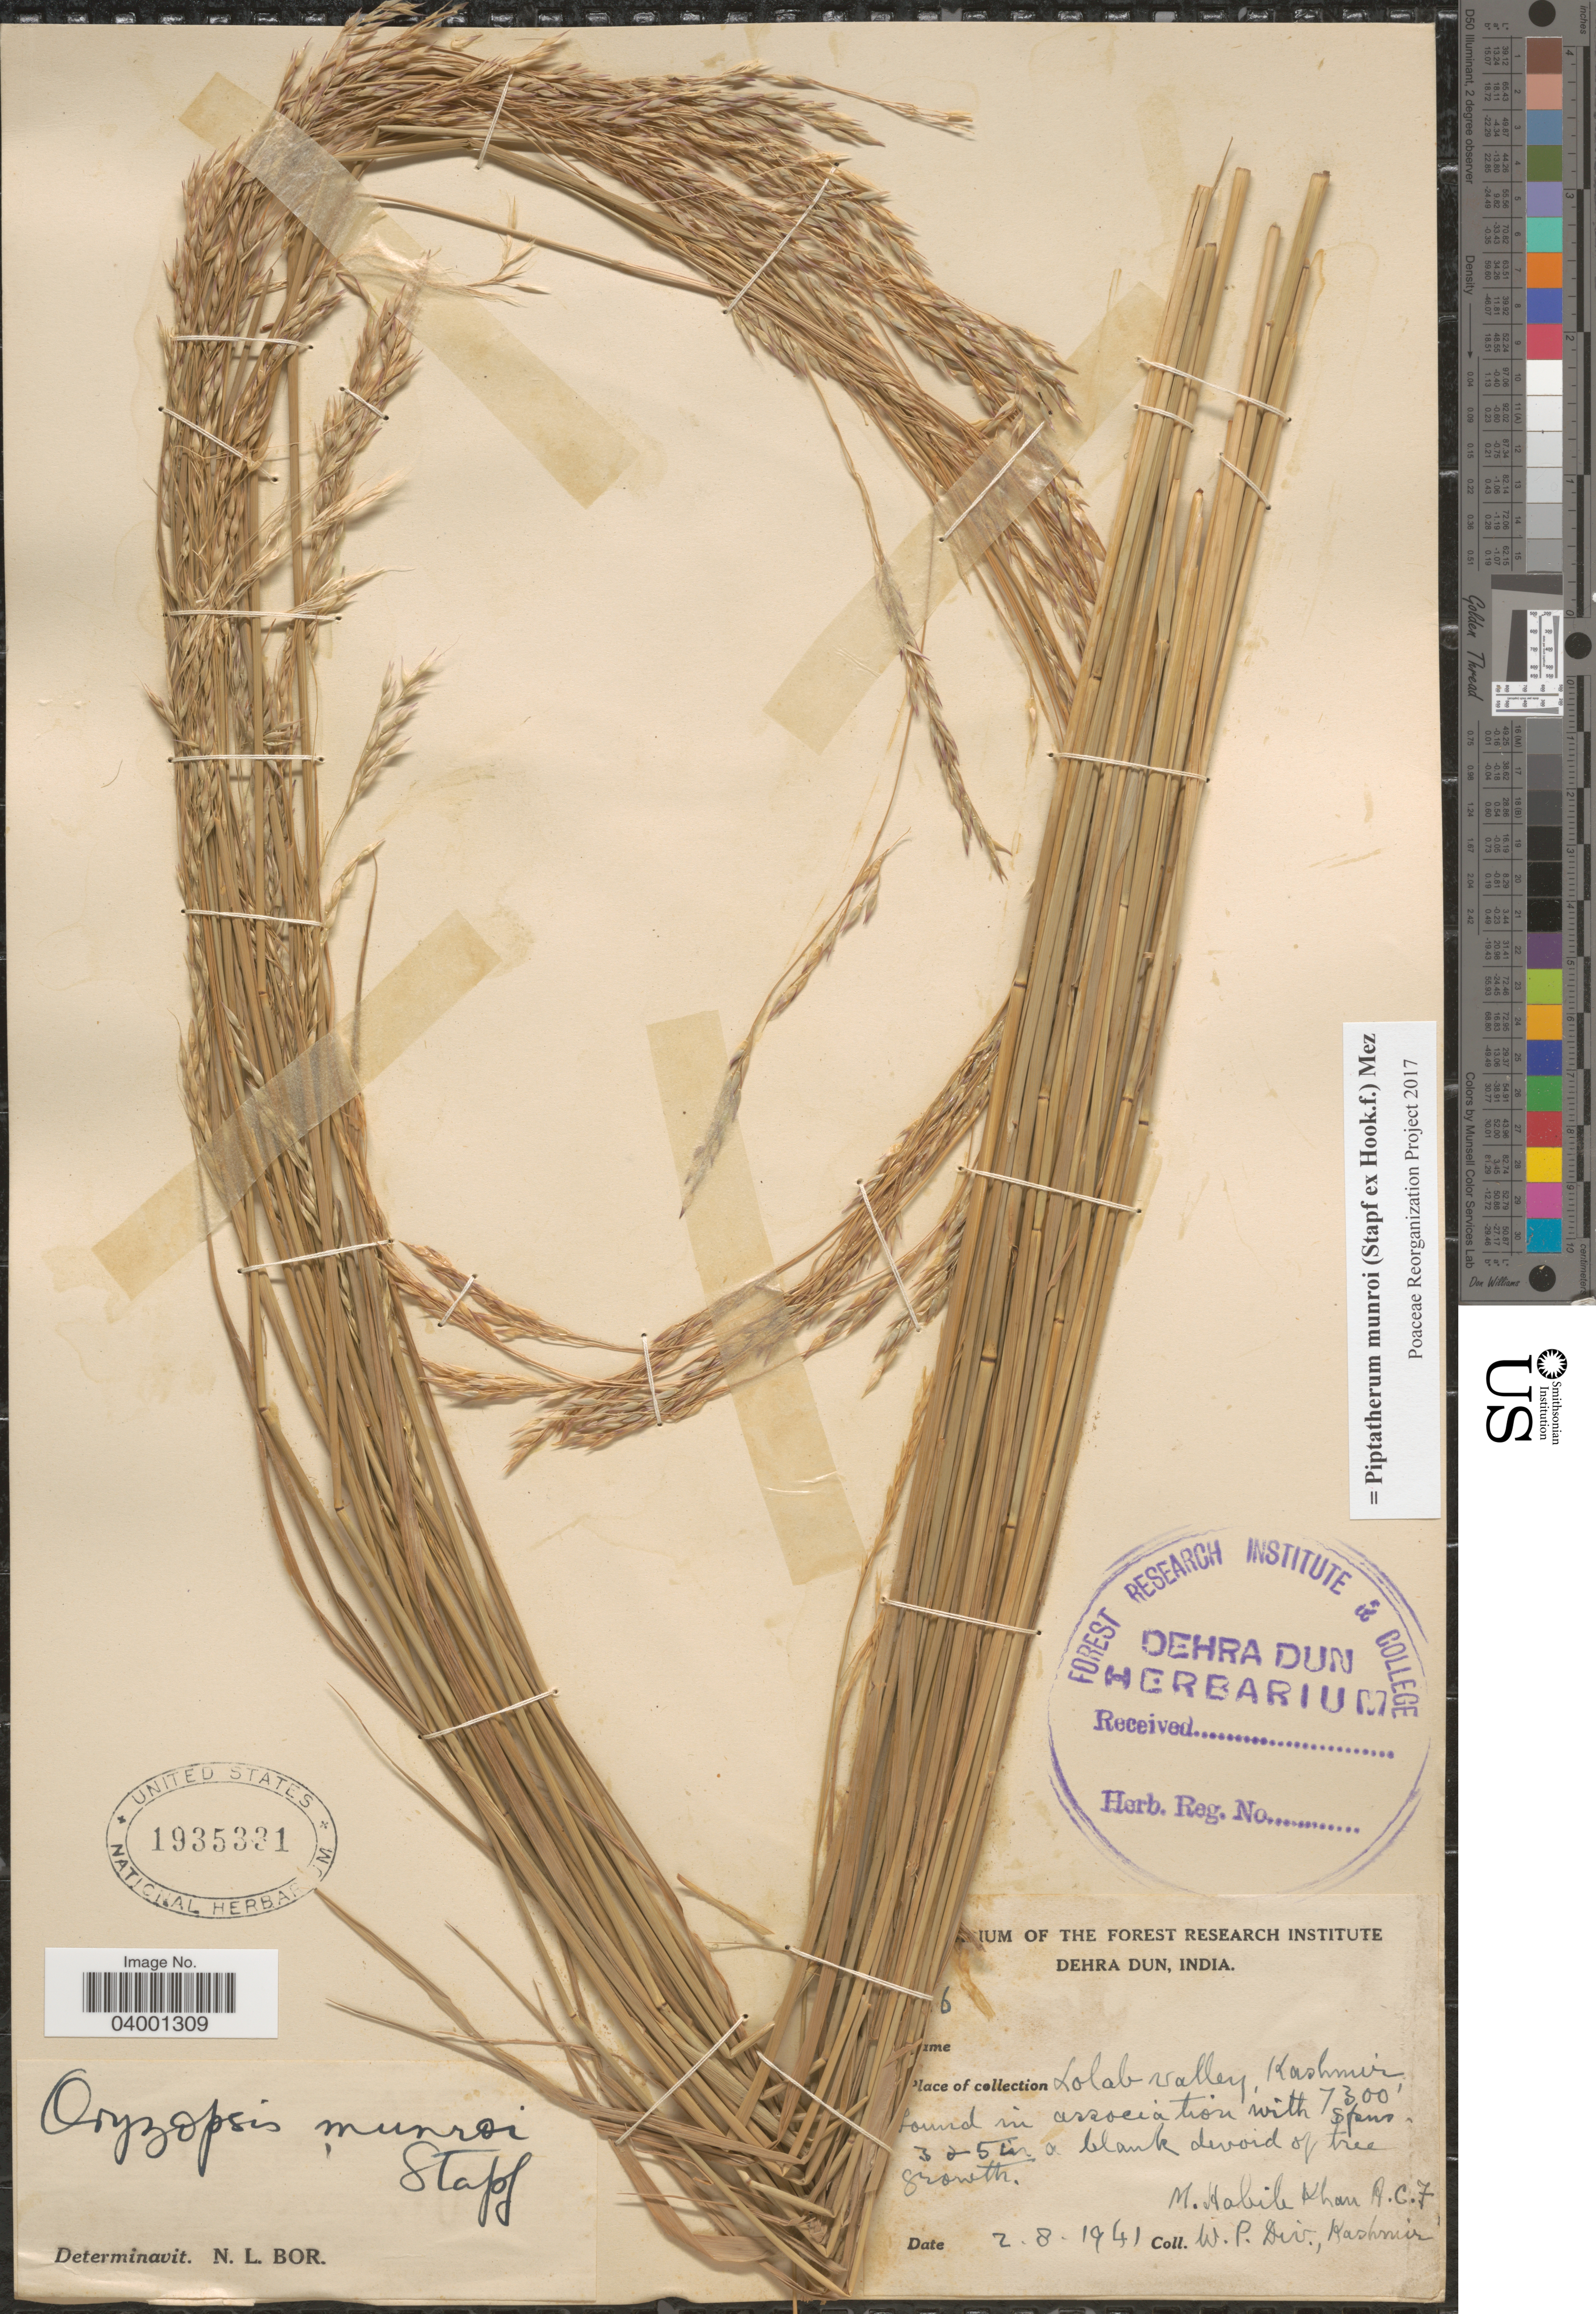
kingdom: Plantae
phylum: Tracheophyta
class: Liliopsida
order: Poales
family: Poaceae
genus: Piptatherum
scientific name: Piptatherum munroi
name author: (Stapf) Mez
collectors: M. Khan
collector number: !6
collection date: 1941-08-02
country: India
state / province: Jammu and Kashmir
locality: Lolab Valley, Kashmir.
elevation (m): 2225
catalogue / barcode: US 1935331